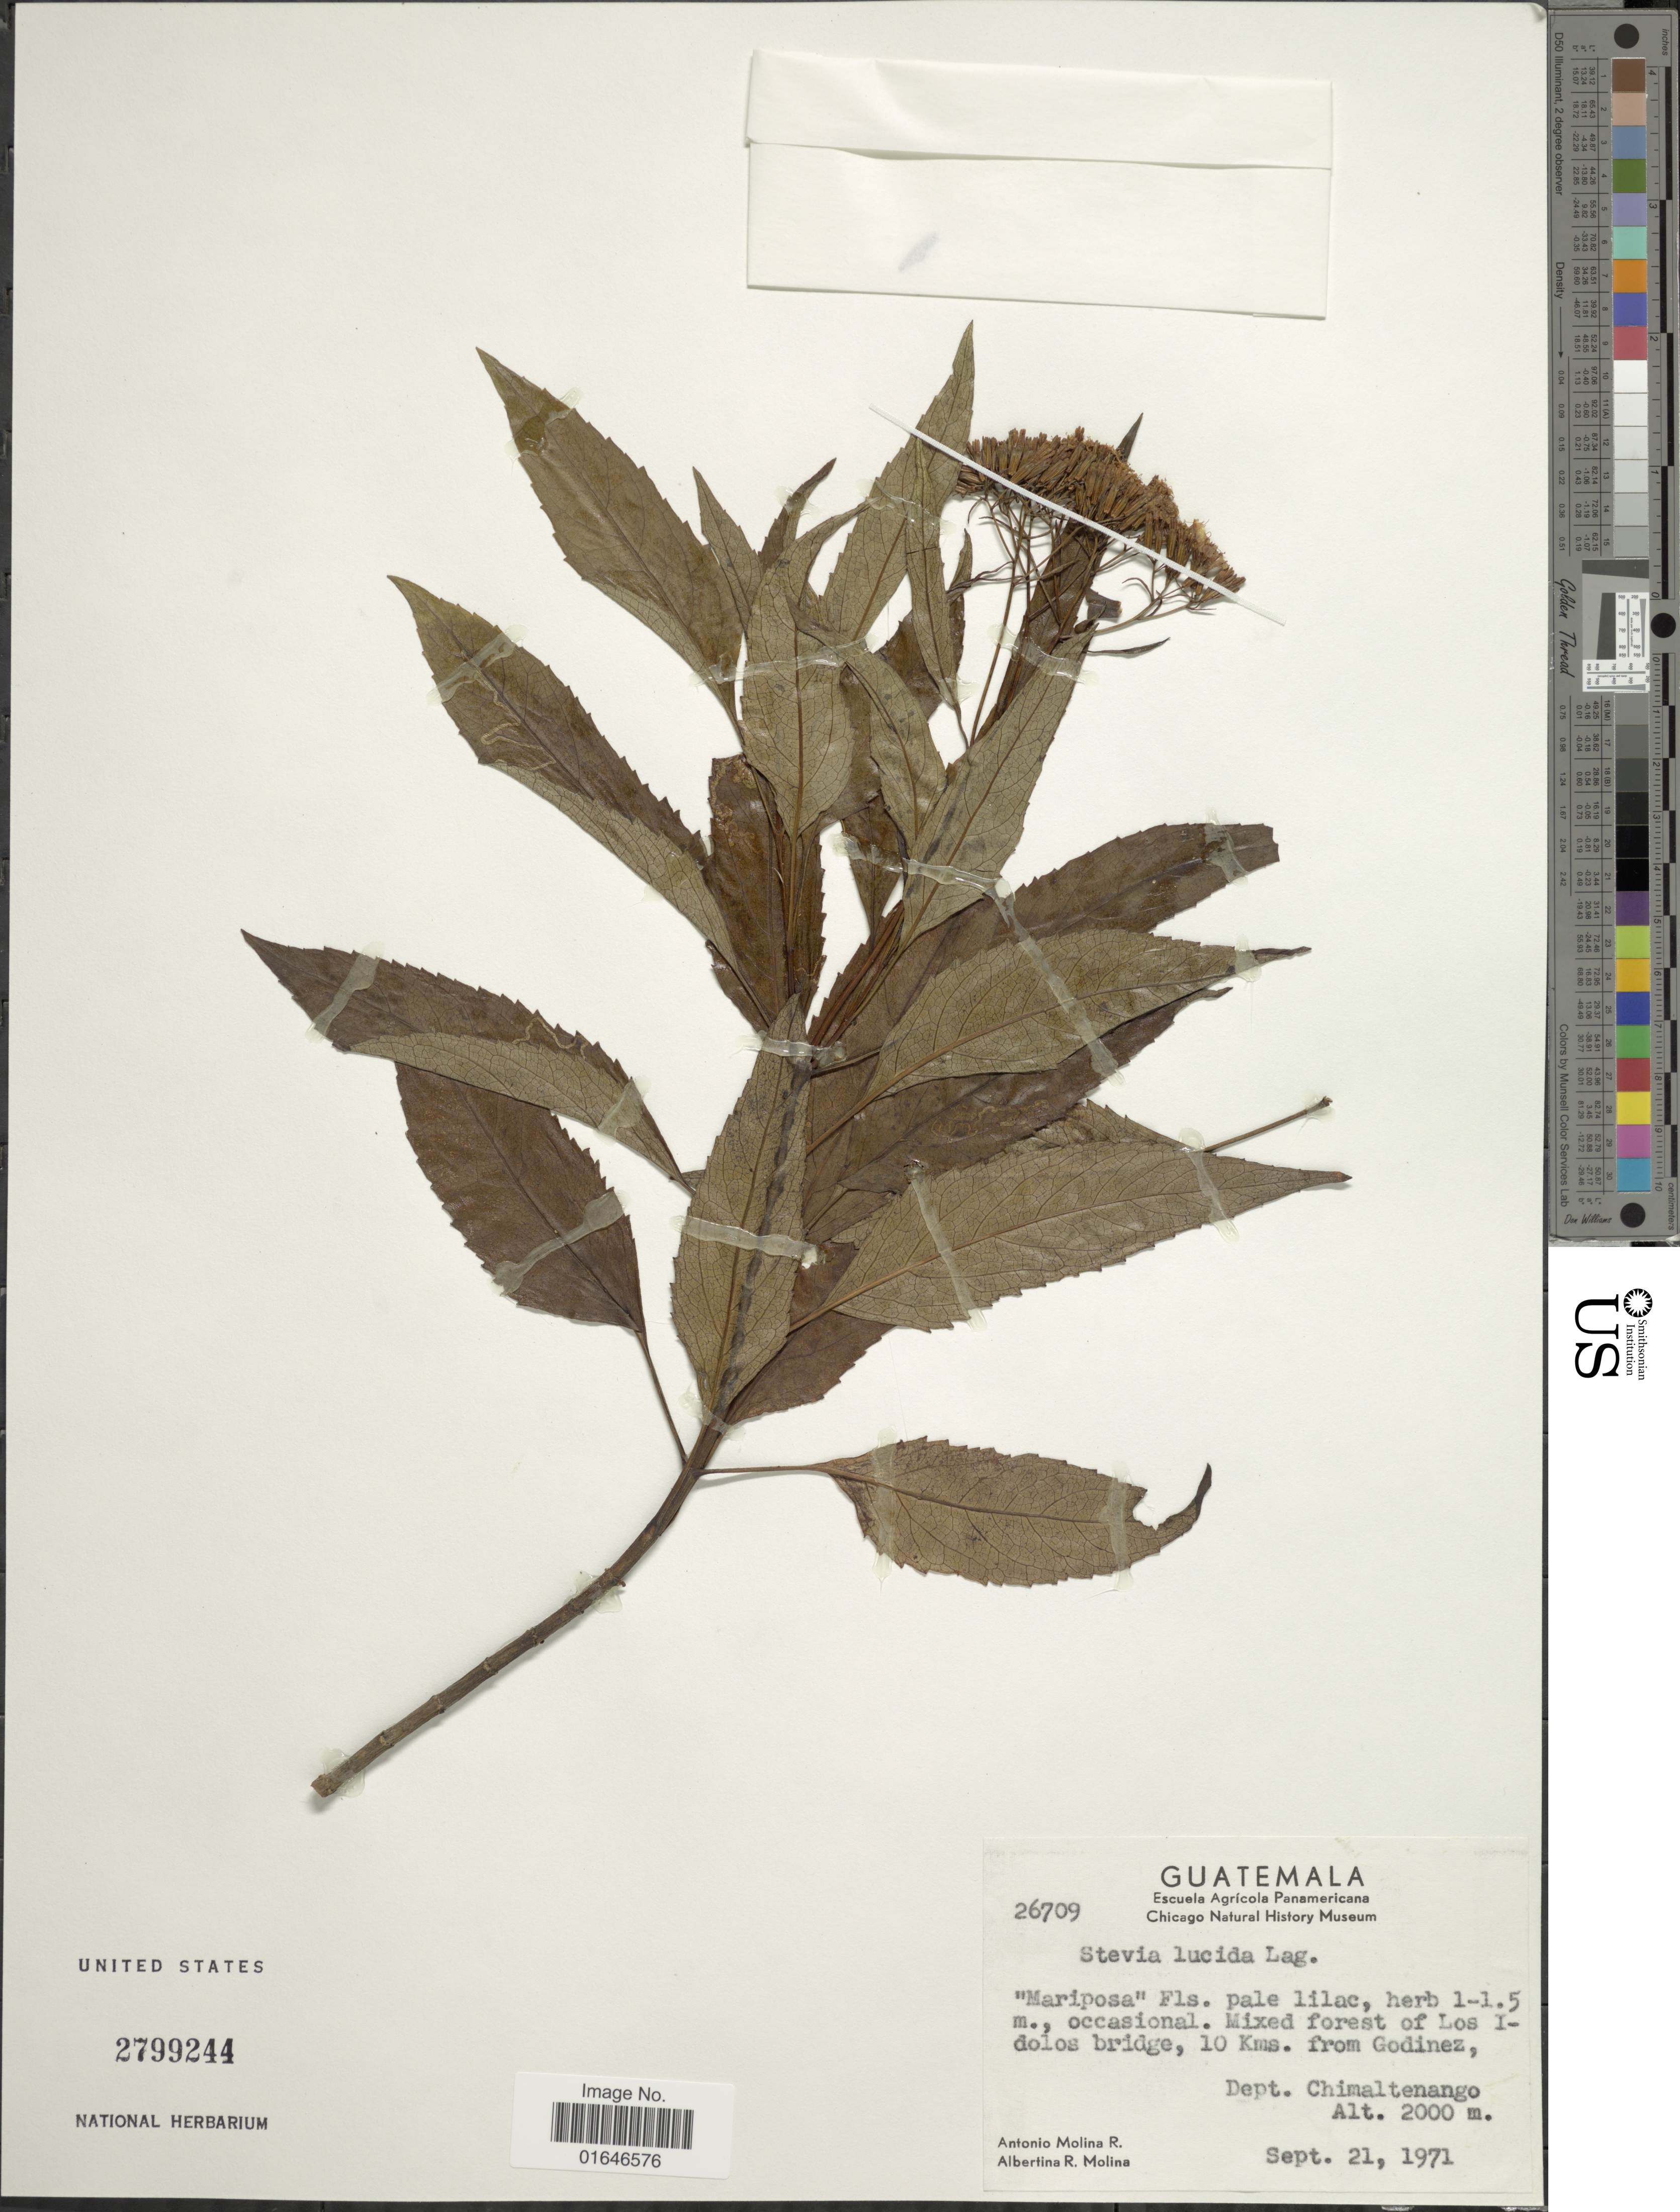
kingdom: Plantae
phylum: Tracheophyta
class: Magnoliopsida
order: Asterales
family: Asteraceae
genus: Stevia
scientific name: Stevia lucida var. bipontini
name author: B.L. Rob.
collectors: A. Molina R. & A. R. Molina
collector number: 26709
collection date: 1971-09-21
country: Guatemala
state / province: Chimaltenango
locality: Los Idolos bridge, 10 kms from Godinez, Dept Chimaltenango.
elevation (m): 2000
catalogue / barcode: US 2799244